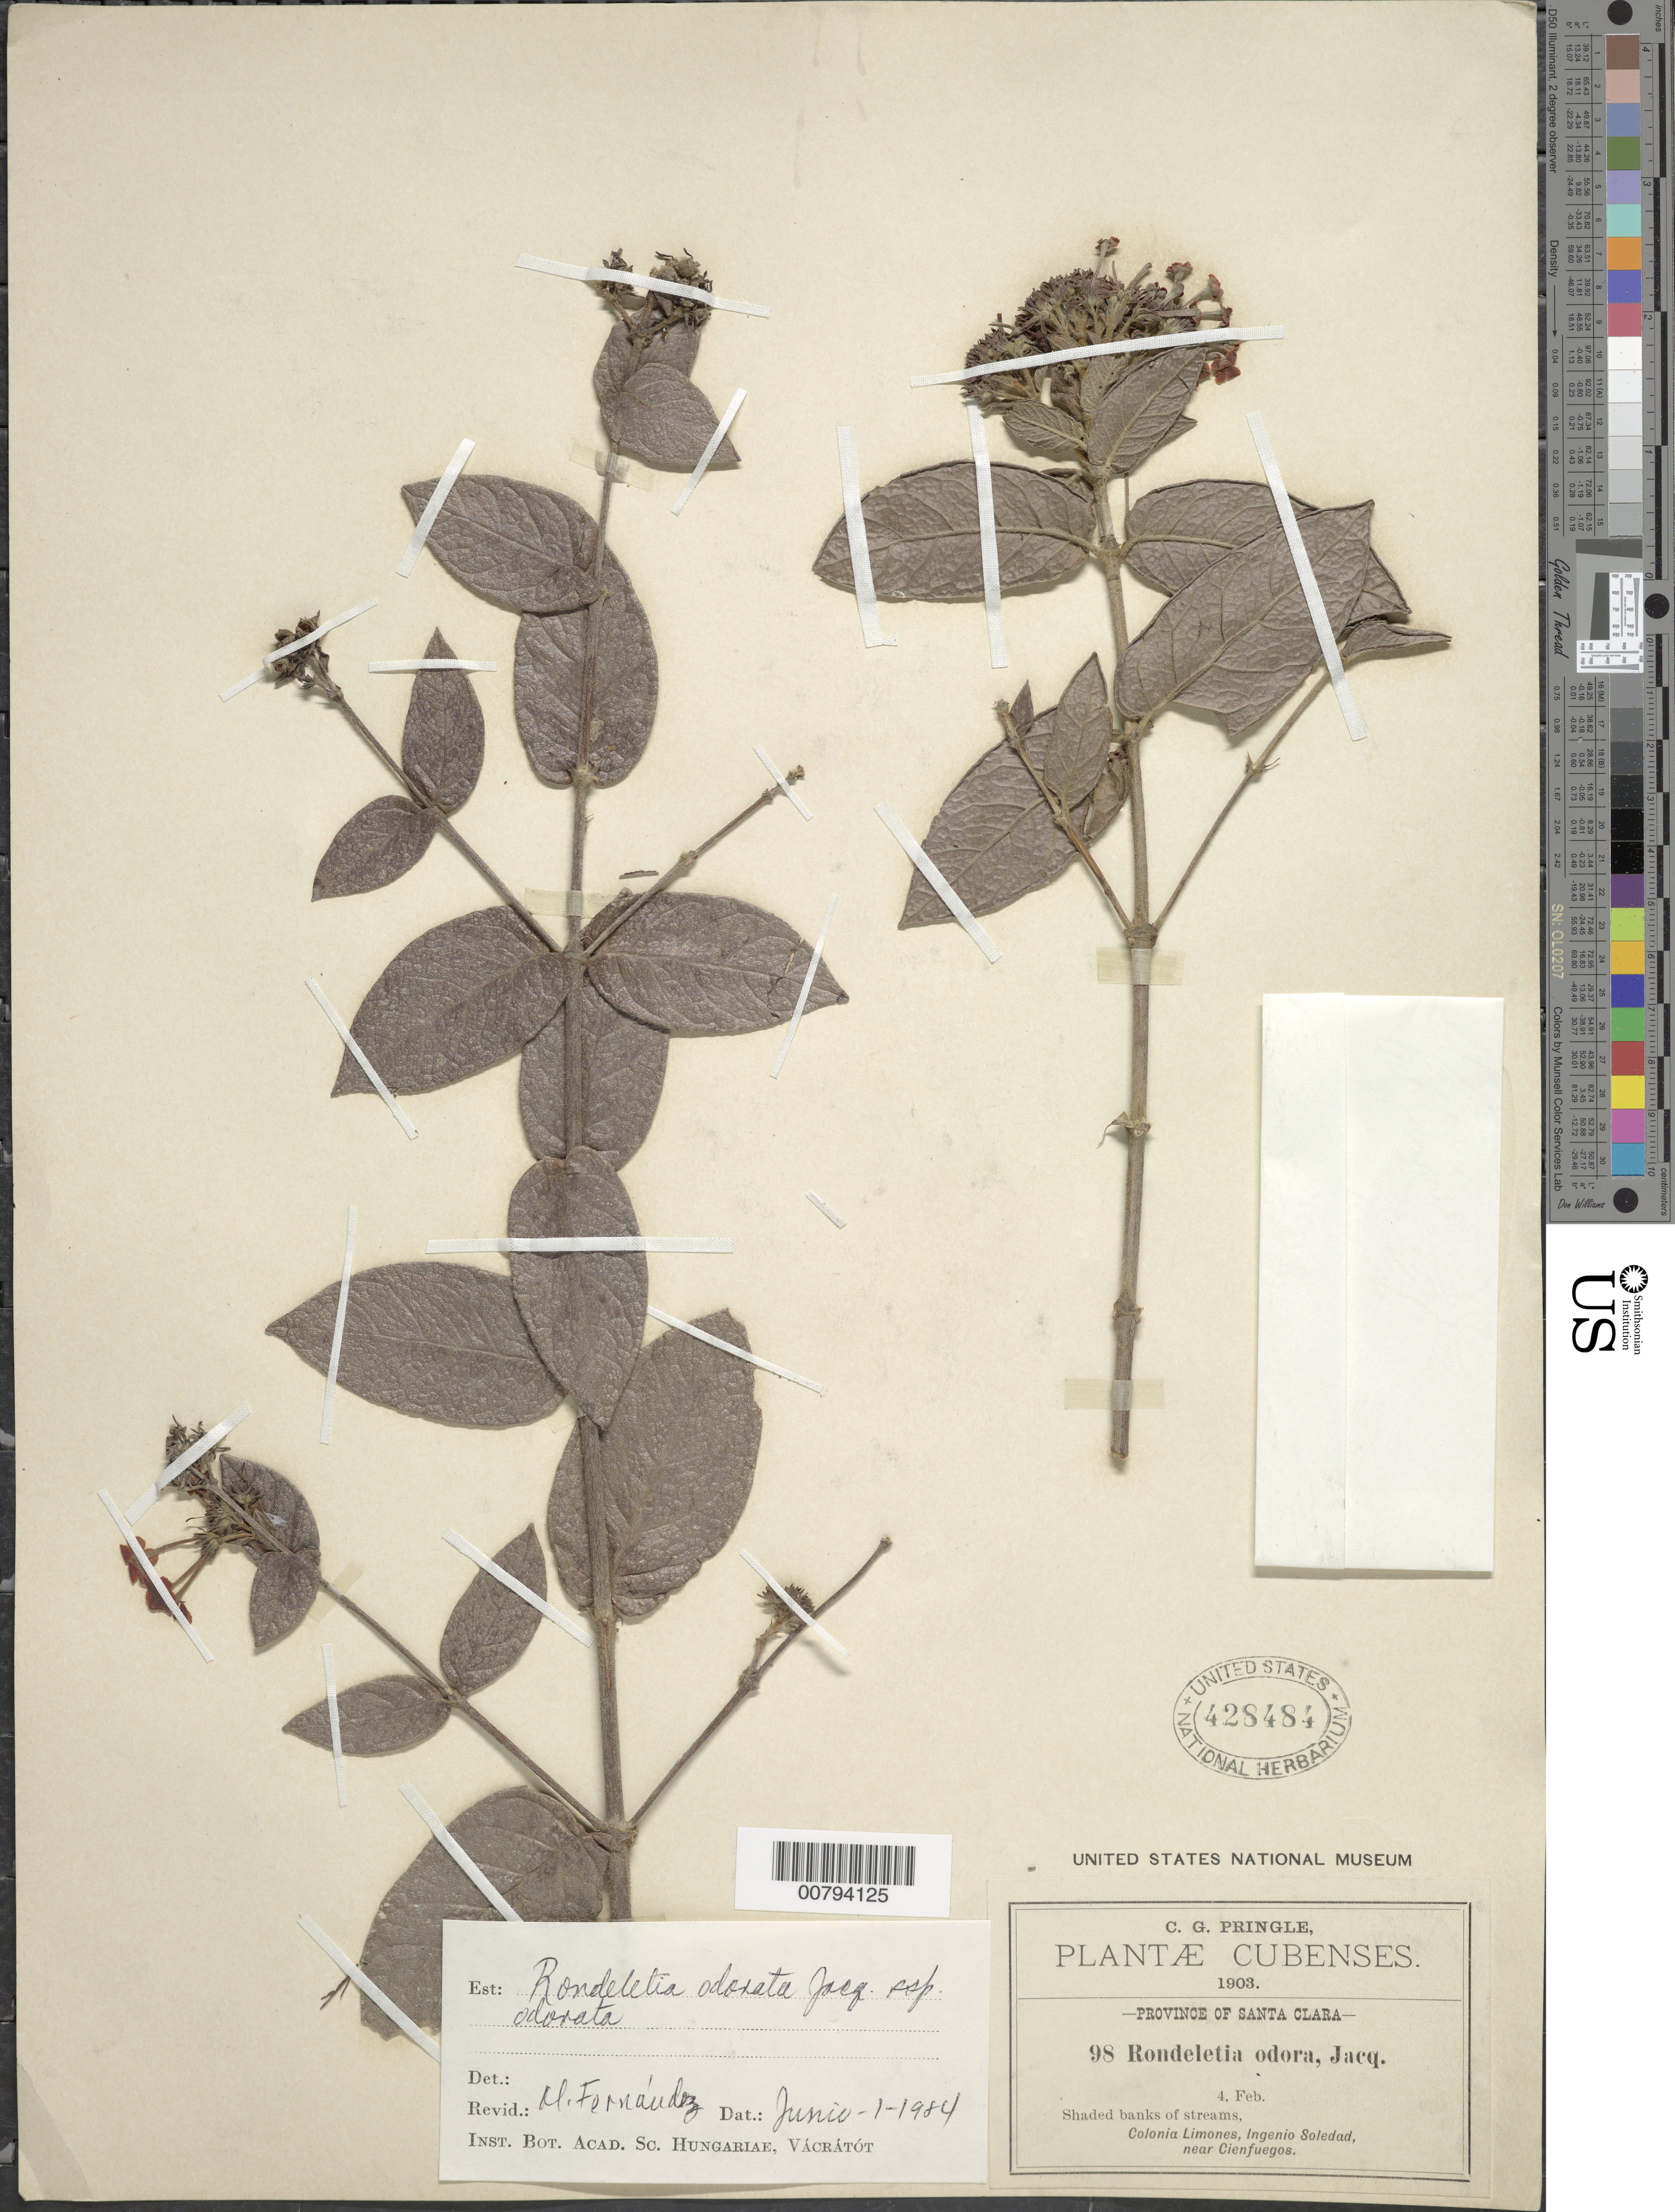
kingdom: Plantae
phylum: Tracheophyta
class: Magnoliopsida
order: Gentianales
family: Rubiaceae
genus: Rondeletia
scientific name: Rondeletia odorata subsp. odorata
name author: Jacq.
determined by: Fernandez, M.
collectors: C. G. Pringle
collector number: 98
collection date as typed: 04 Feb 1903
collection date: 1903-02-04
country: Cuba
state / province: Cienfuegos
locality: Colonia Limones, Ingenio Soledad, near Cienfuegos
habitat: Shades banks of streams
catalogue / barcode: US 428484